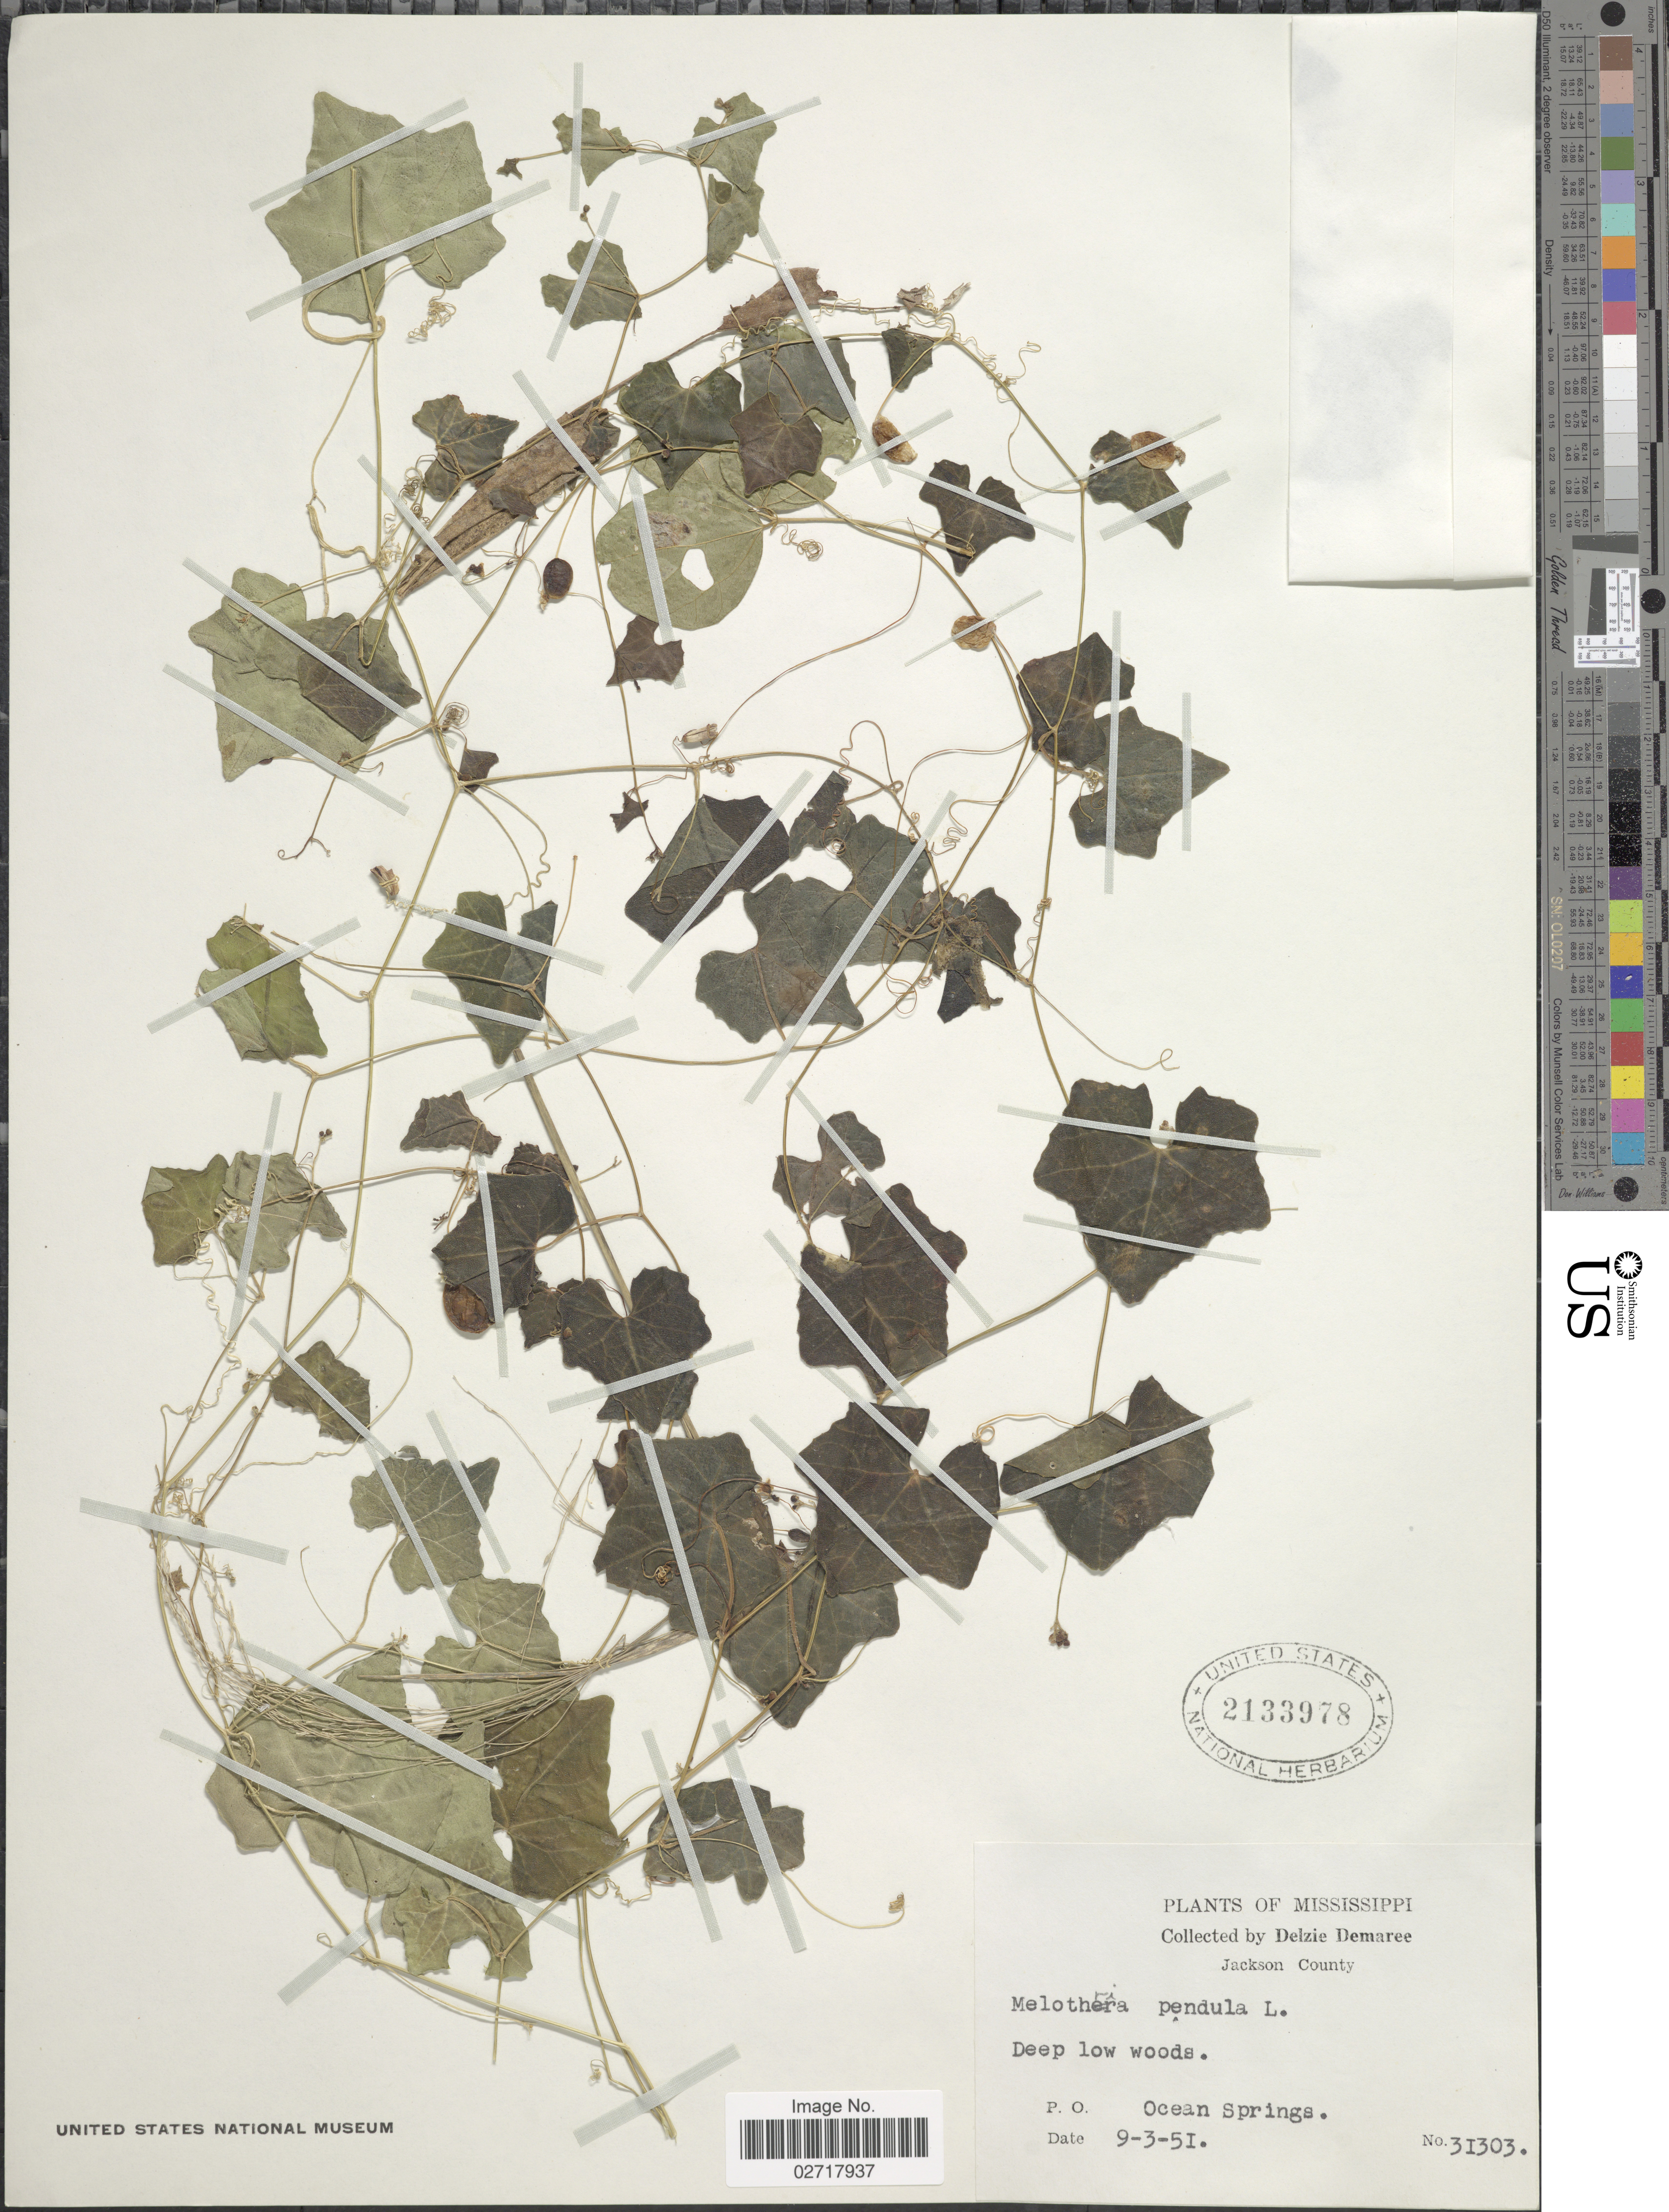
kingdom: Plantae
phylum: Tracheophyta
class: Magnoliopsida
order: Cucurbitales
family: Cucurbitaceae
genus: Melothria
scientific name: Melothria pendula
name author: L.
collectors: D. Demaree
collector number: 31303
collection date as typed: Transcribed d/m/y: 3/9/51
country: United States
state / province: Mississippi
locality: Jackson County. P. O. Ocean Springs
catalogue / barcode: US 2133978